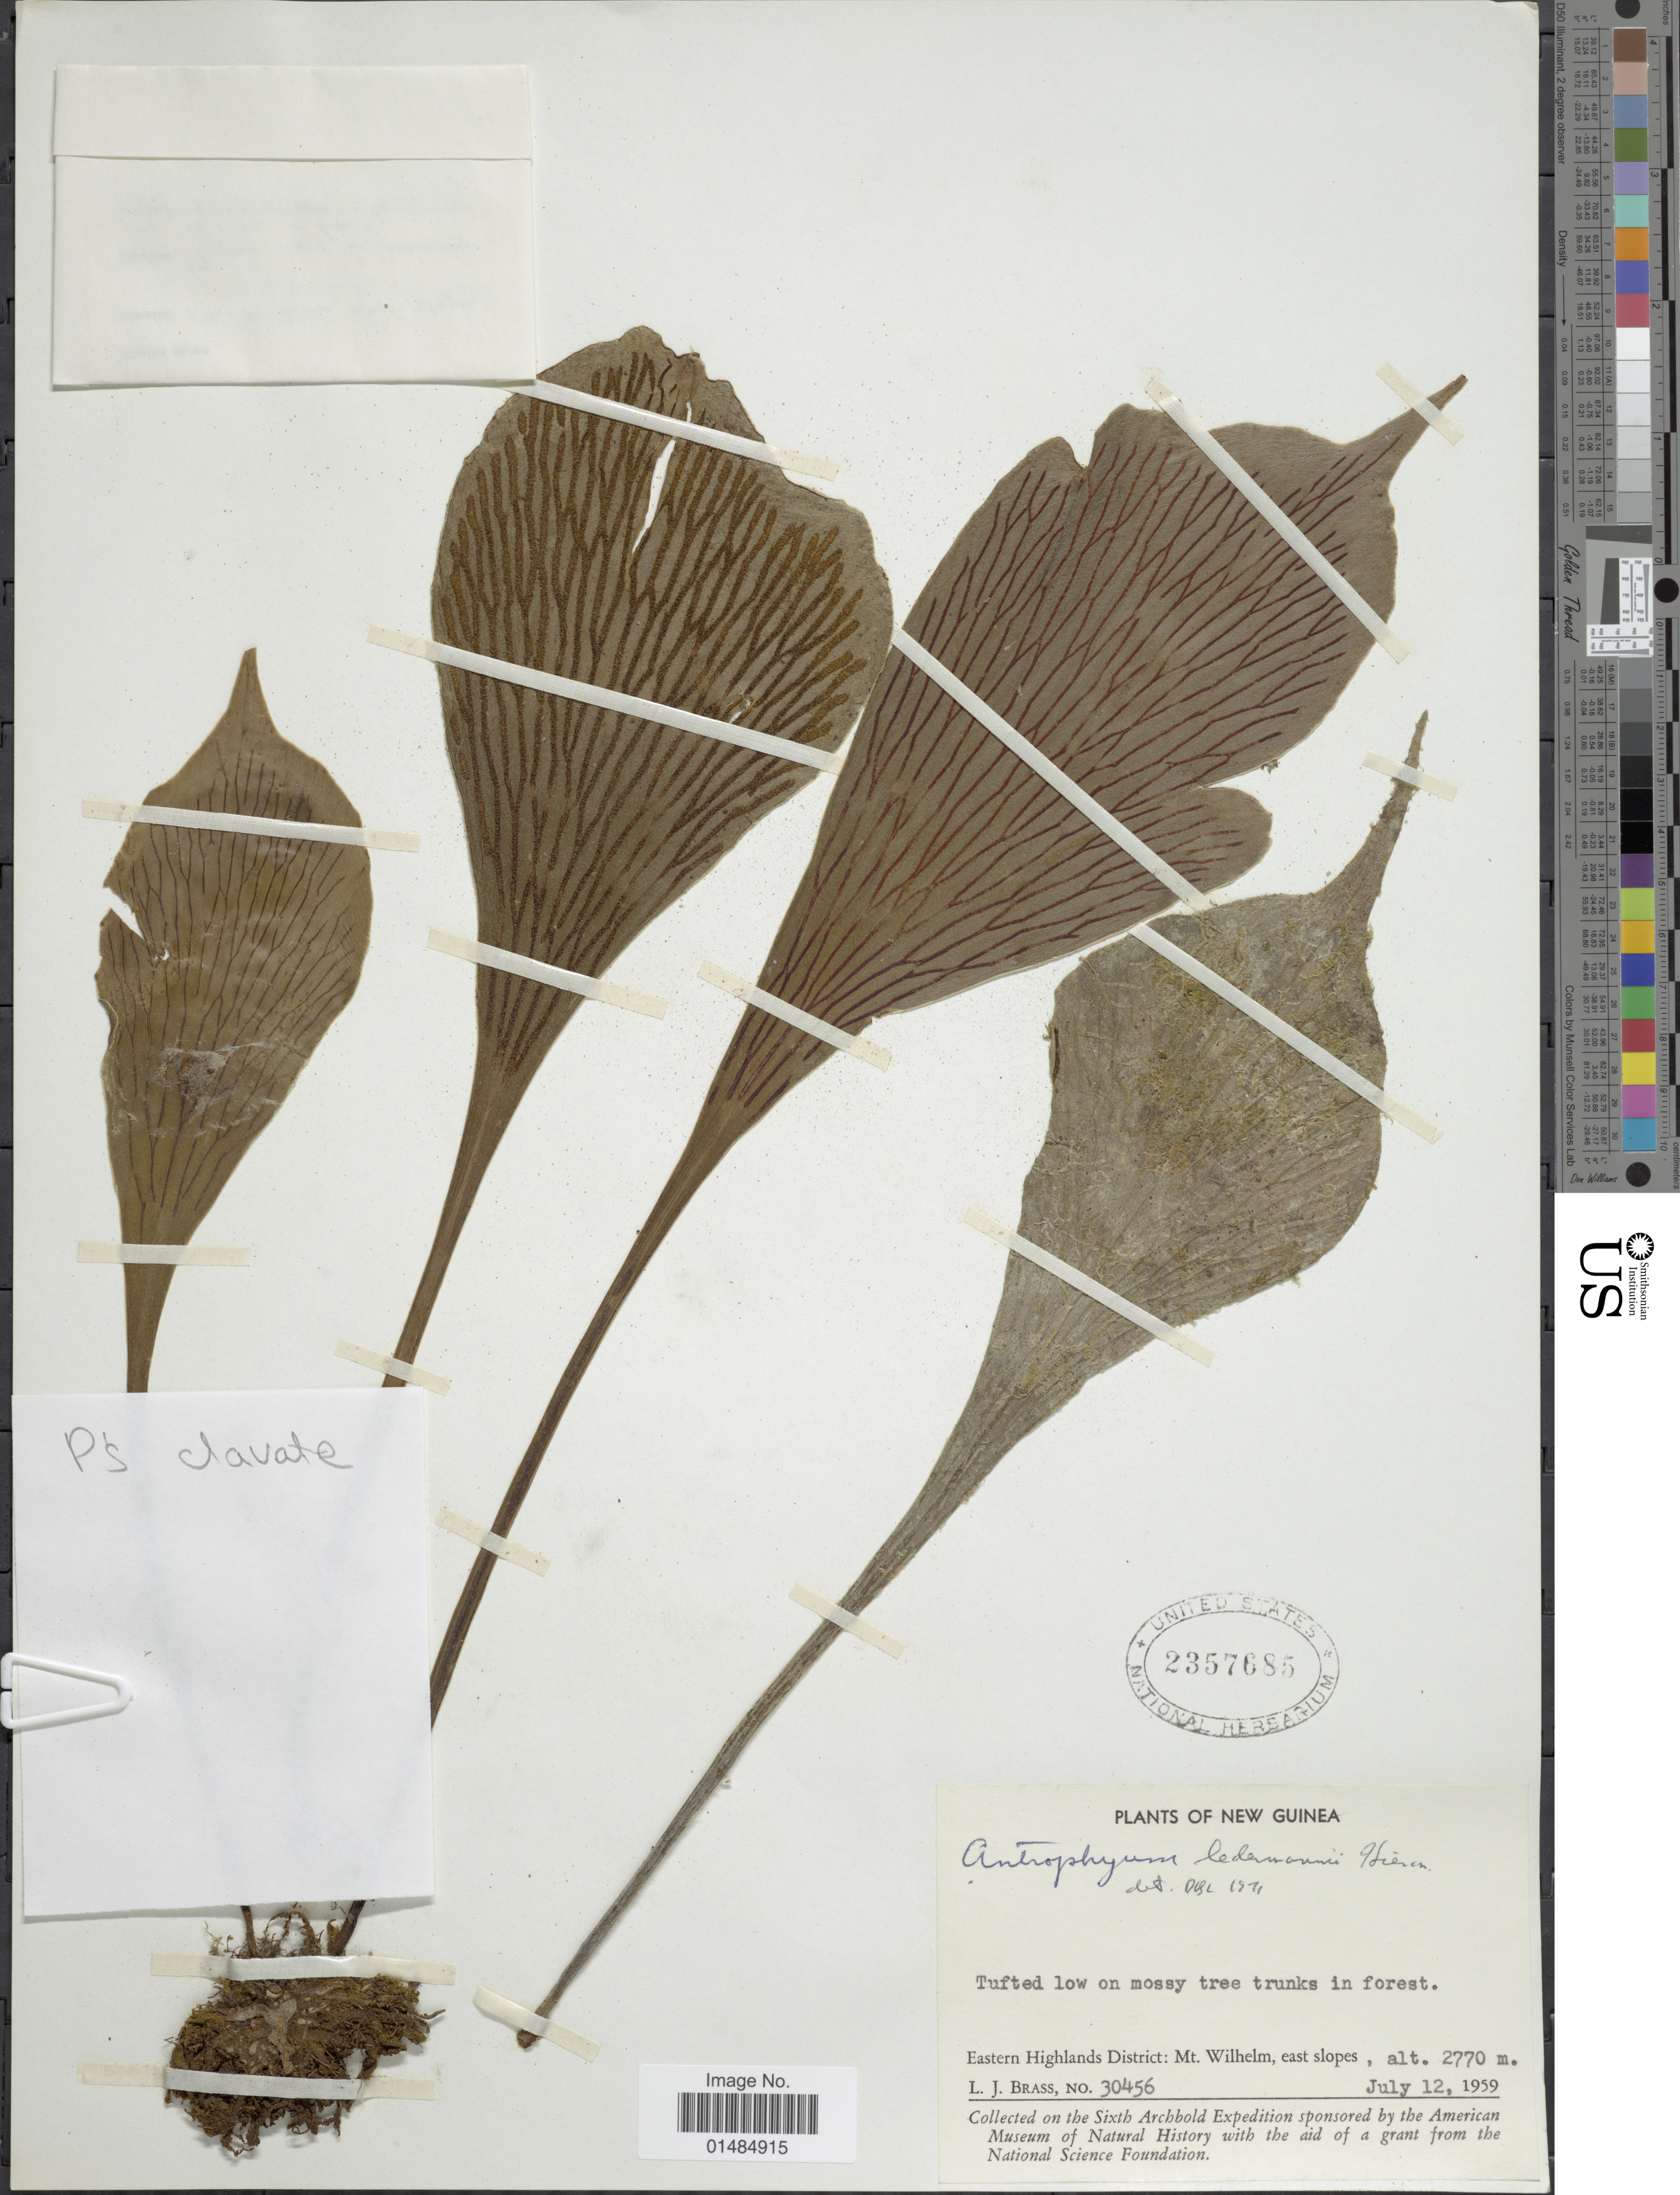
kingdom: Plantae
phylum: Tracheophyta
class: Polypodiopsida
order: Polypodiales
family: Pteridaceae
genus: Antrophyum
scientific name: Antrophyum ledermannii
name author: Hieron.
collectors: L. J. Brass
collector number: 30456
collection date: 1959-07-12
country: Papua New Guinea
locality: New Guinea, Eastern Highlands District: Mt. Wilhelm, east slopes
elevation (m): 2770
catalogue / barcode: US 2357685